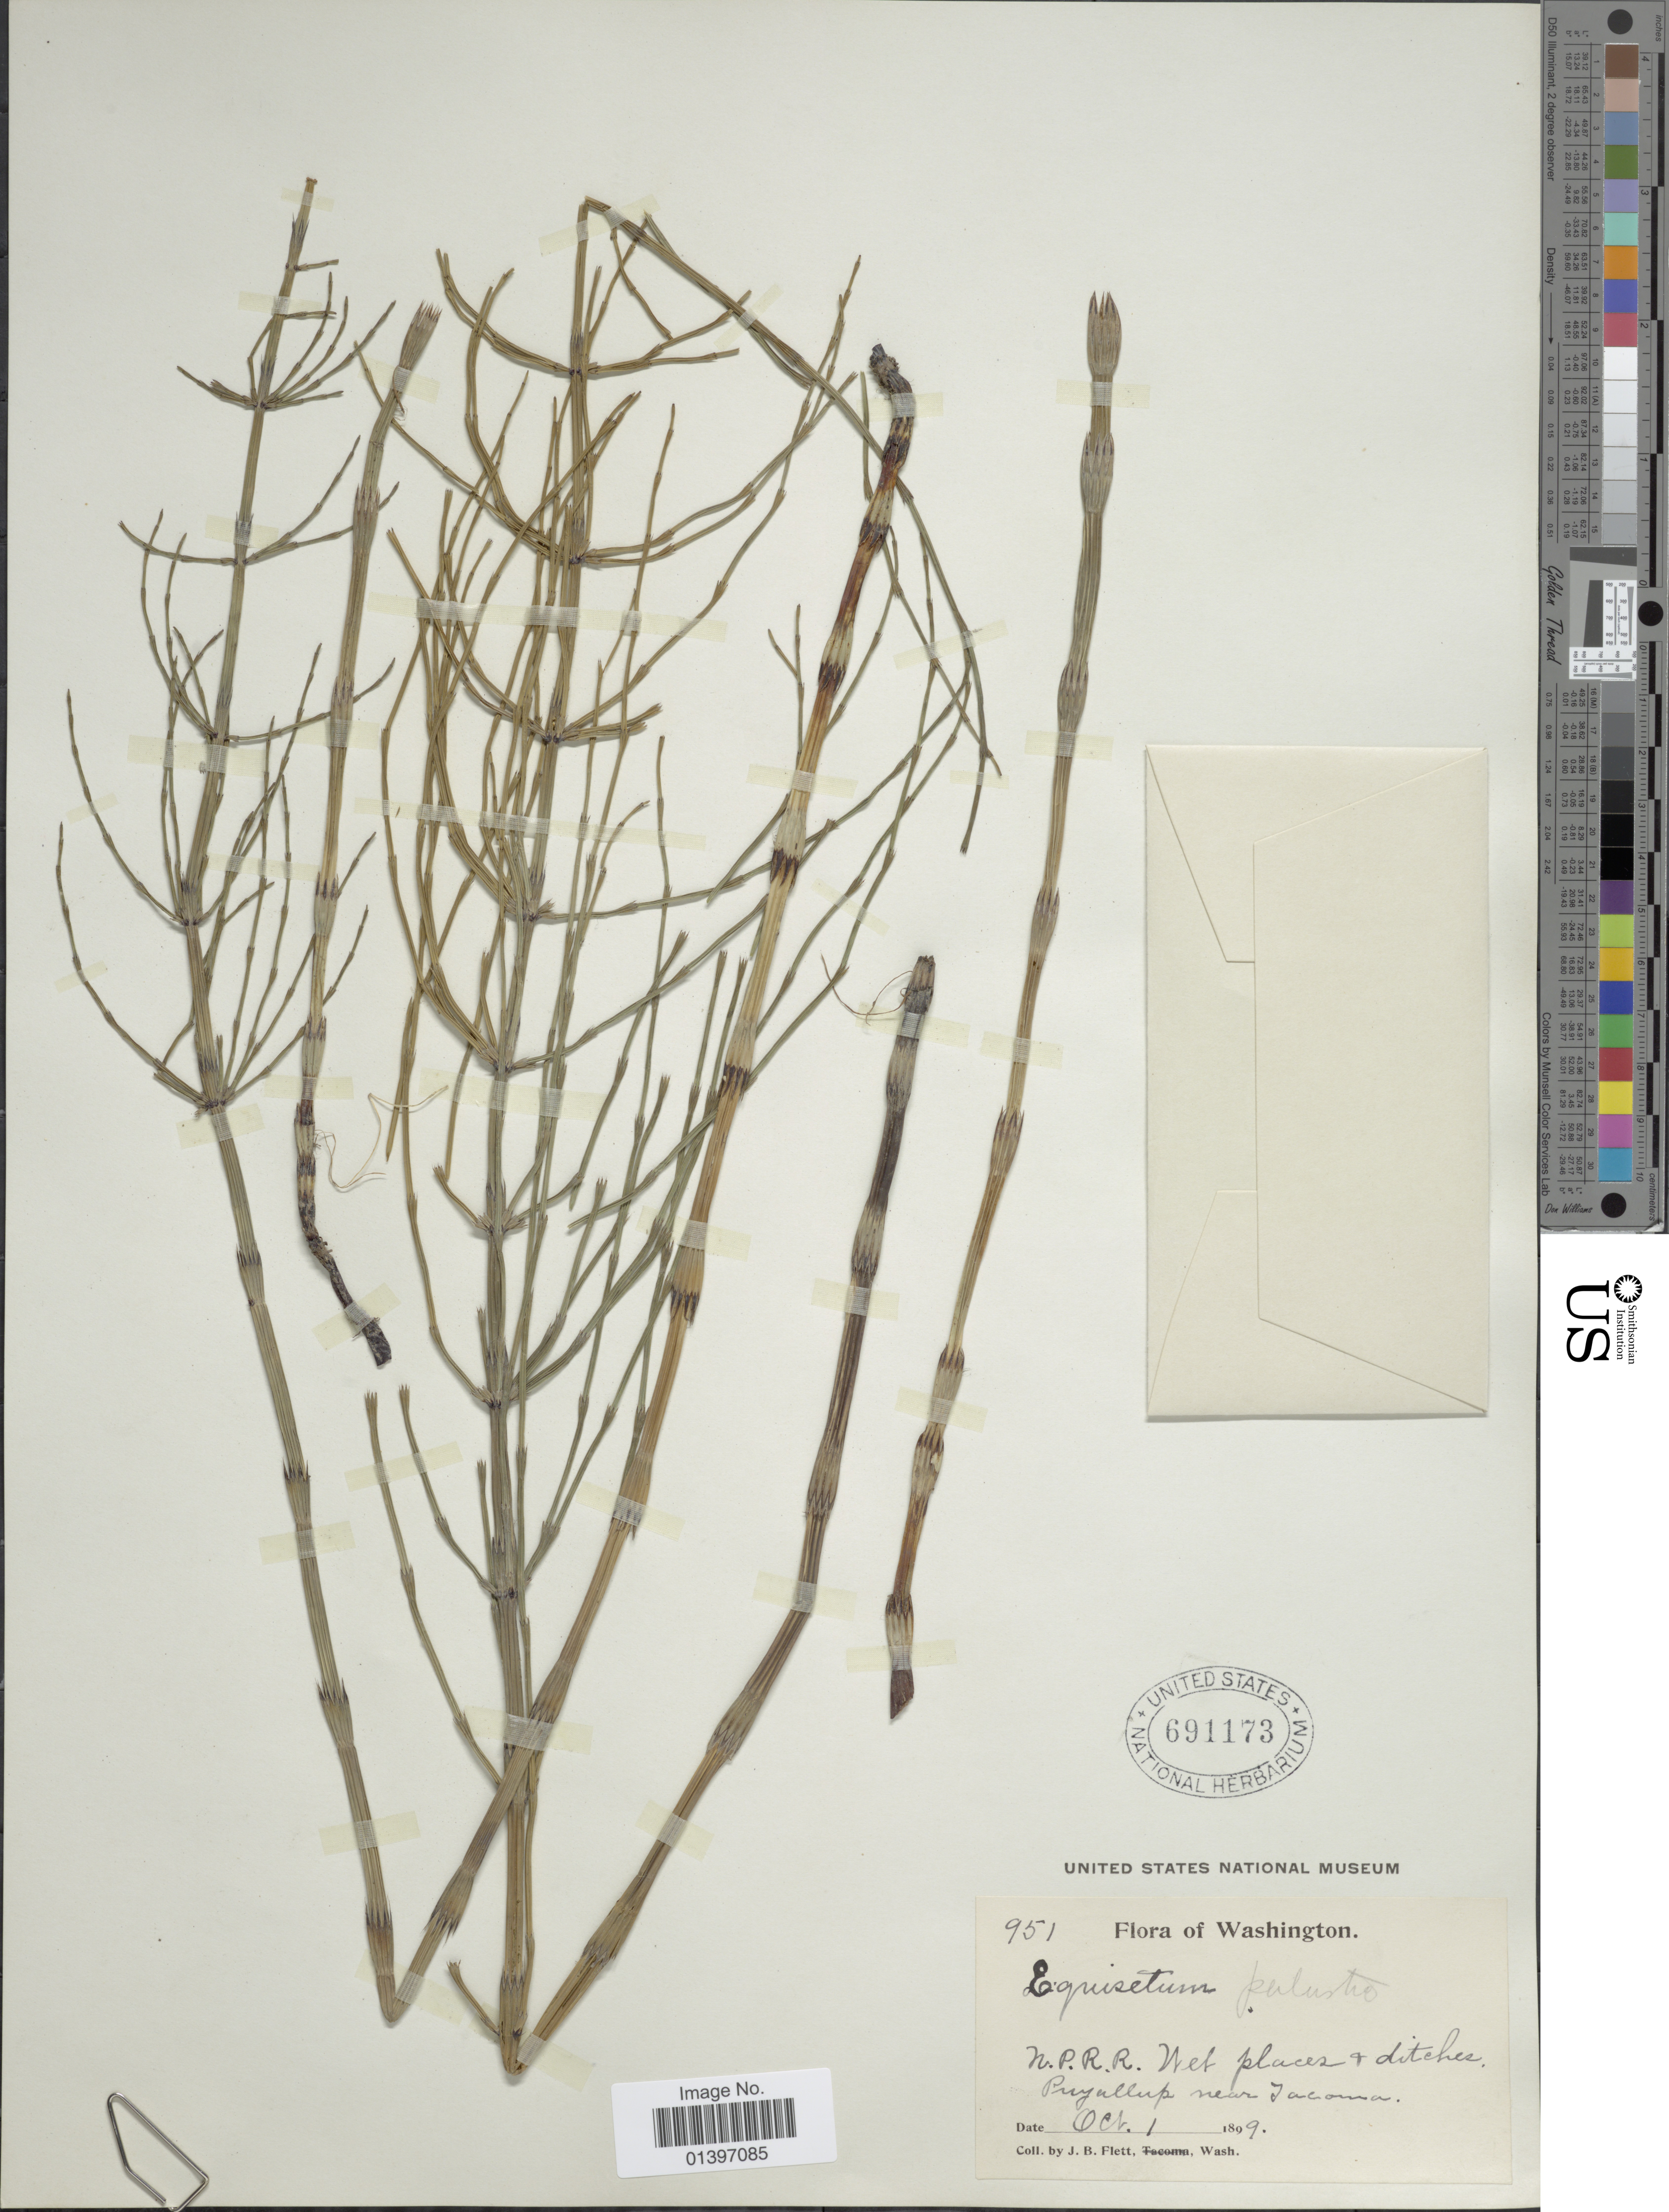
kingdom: Plantae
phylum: Tracheophyta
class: Polypodiopsida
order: Equisetales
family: Equisetaceae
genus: Equisetum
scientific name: Equisetum palustre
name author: L.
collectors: J. Flett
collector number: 951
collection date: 1899-10-01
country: United States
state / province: Washington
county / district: Pierce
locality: N.P.R.R. wet places & ditches, Puyallup near Tacoma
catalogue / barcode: US 691173